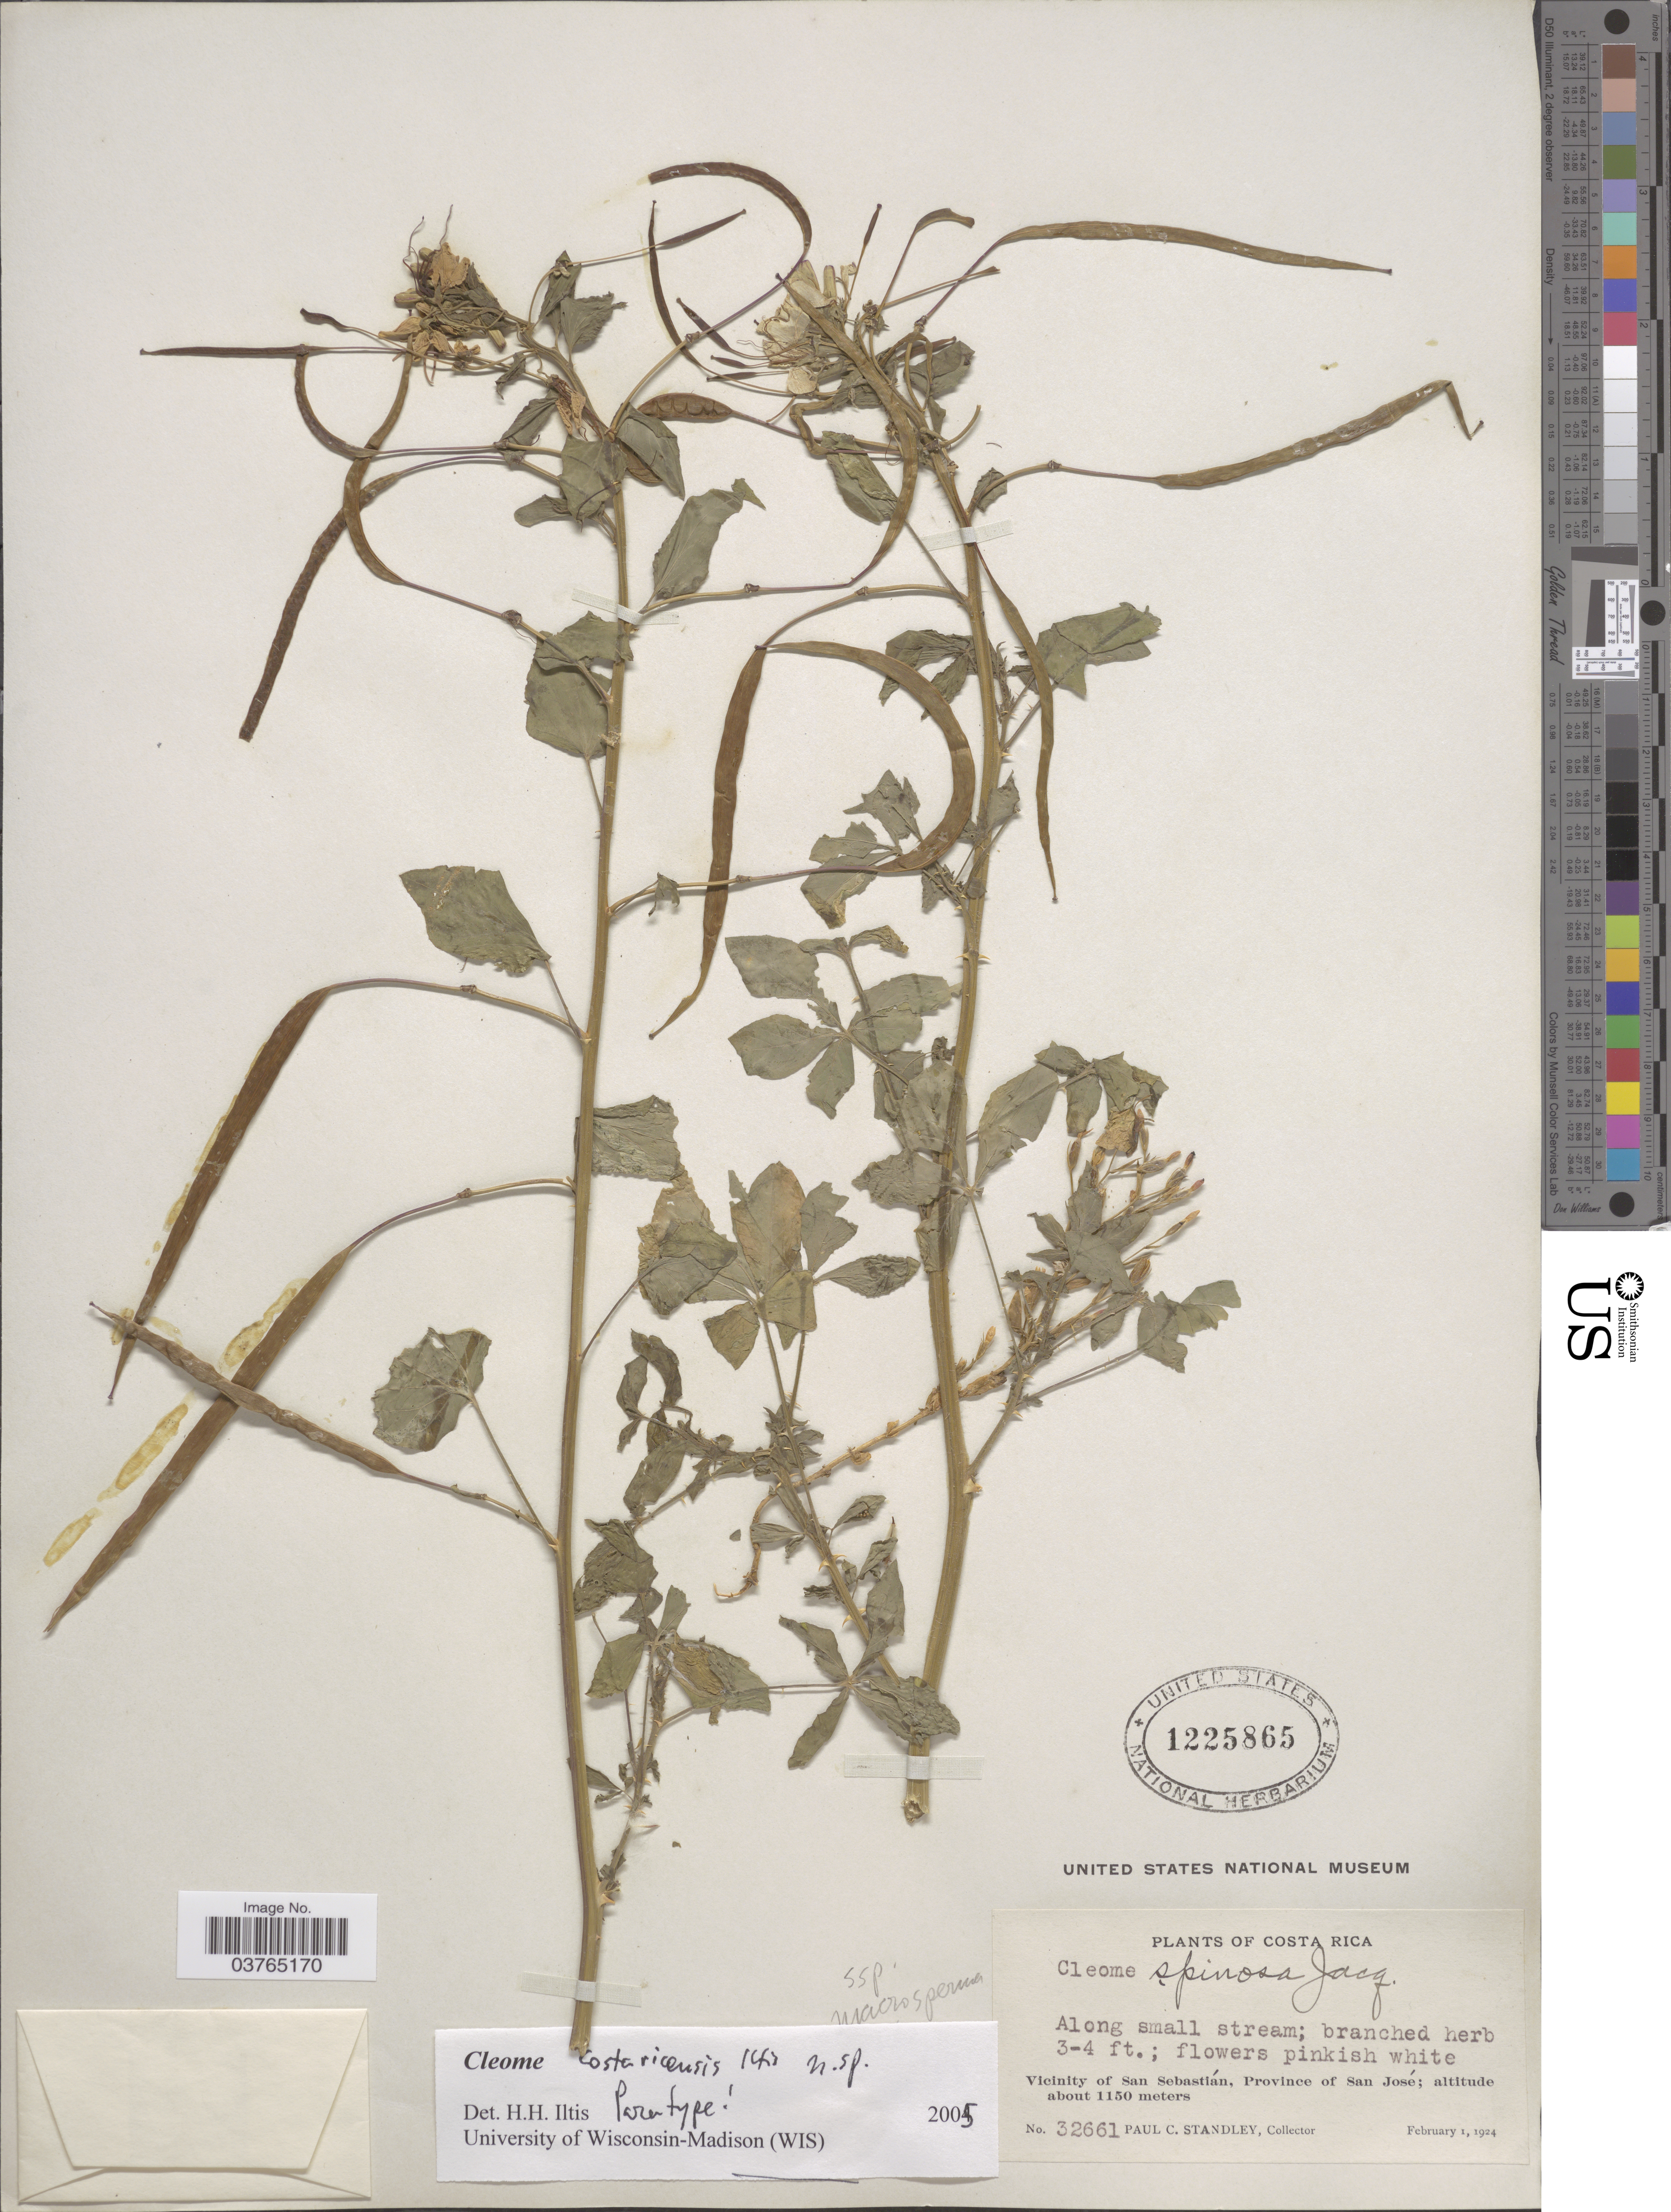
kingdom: Plantae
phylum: Tracheophyta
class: Magnoliopsida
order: Brassicales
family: Cleomaceae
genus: Tarenaya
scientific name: Tarenaya costaricensis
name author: (Iltis) Iltis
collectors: P. C. Standley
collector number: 32661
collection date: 1924-02-01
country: Costa Rica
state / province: San José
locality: Vicinity of San Sebastián.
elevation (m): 1150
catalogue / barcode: US 1225865